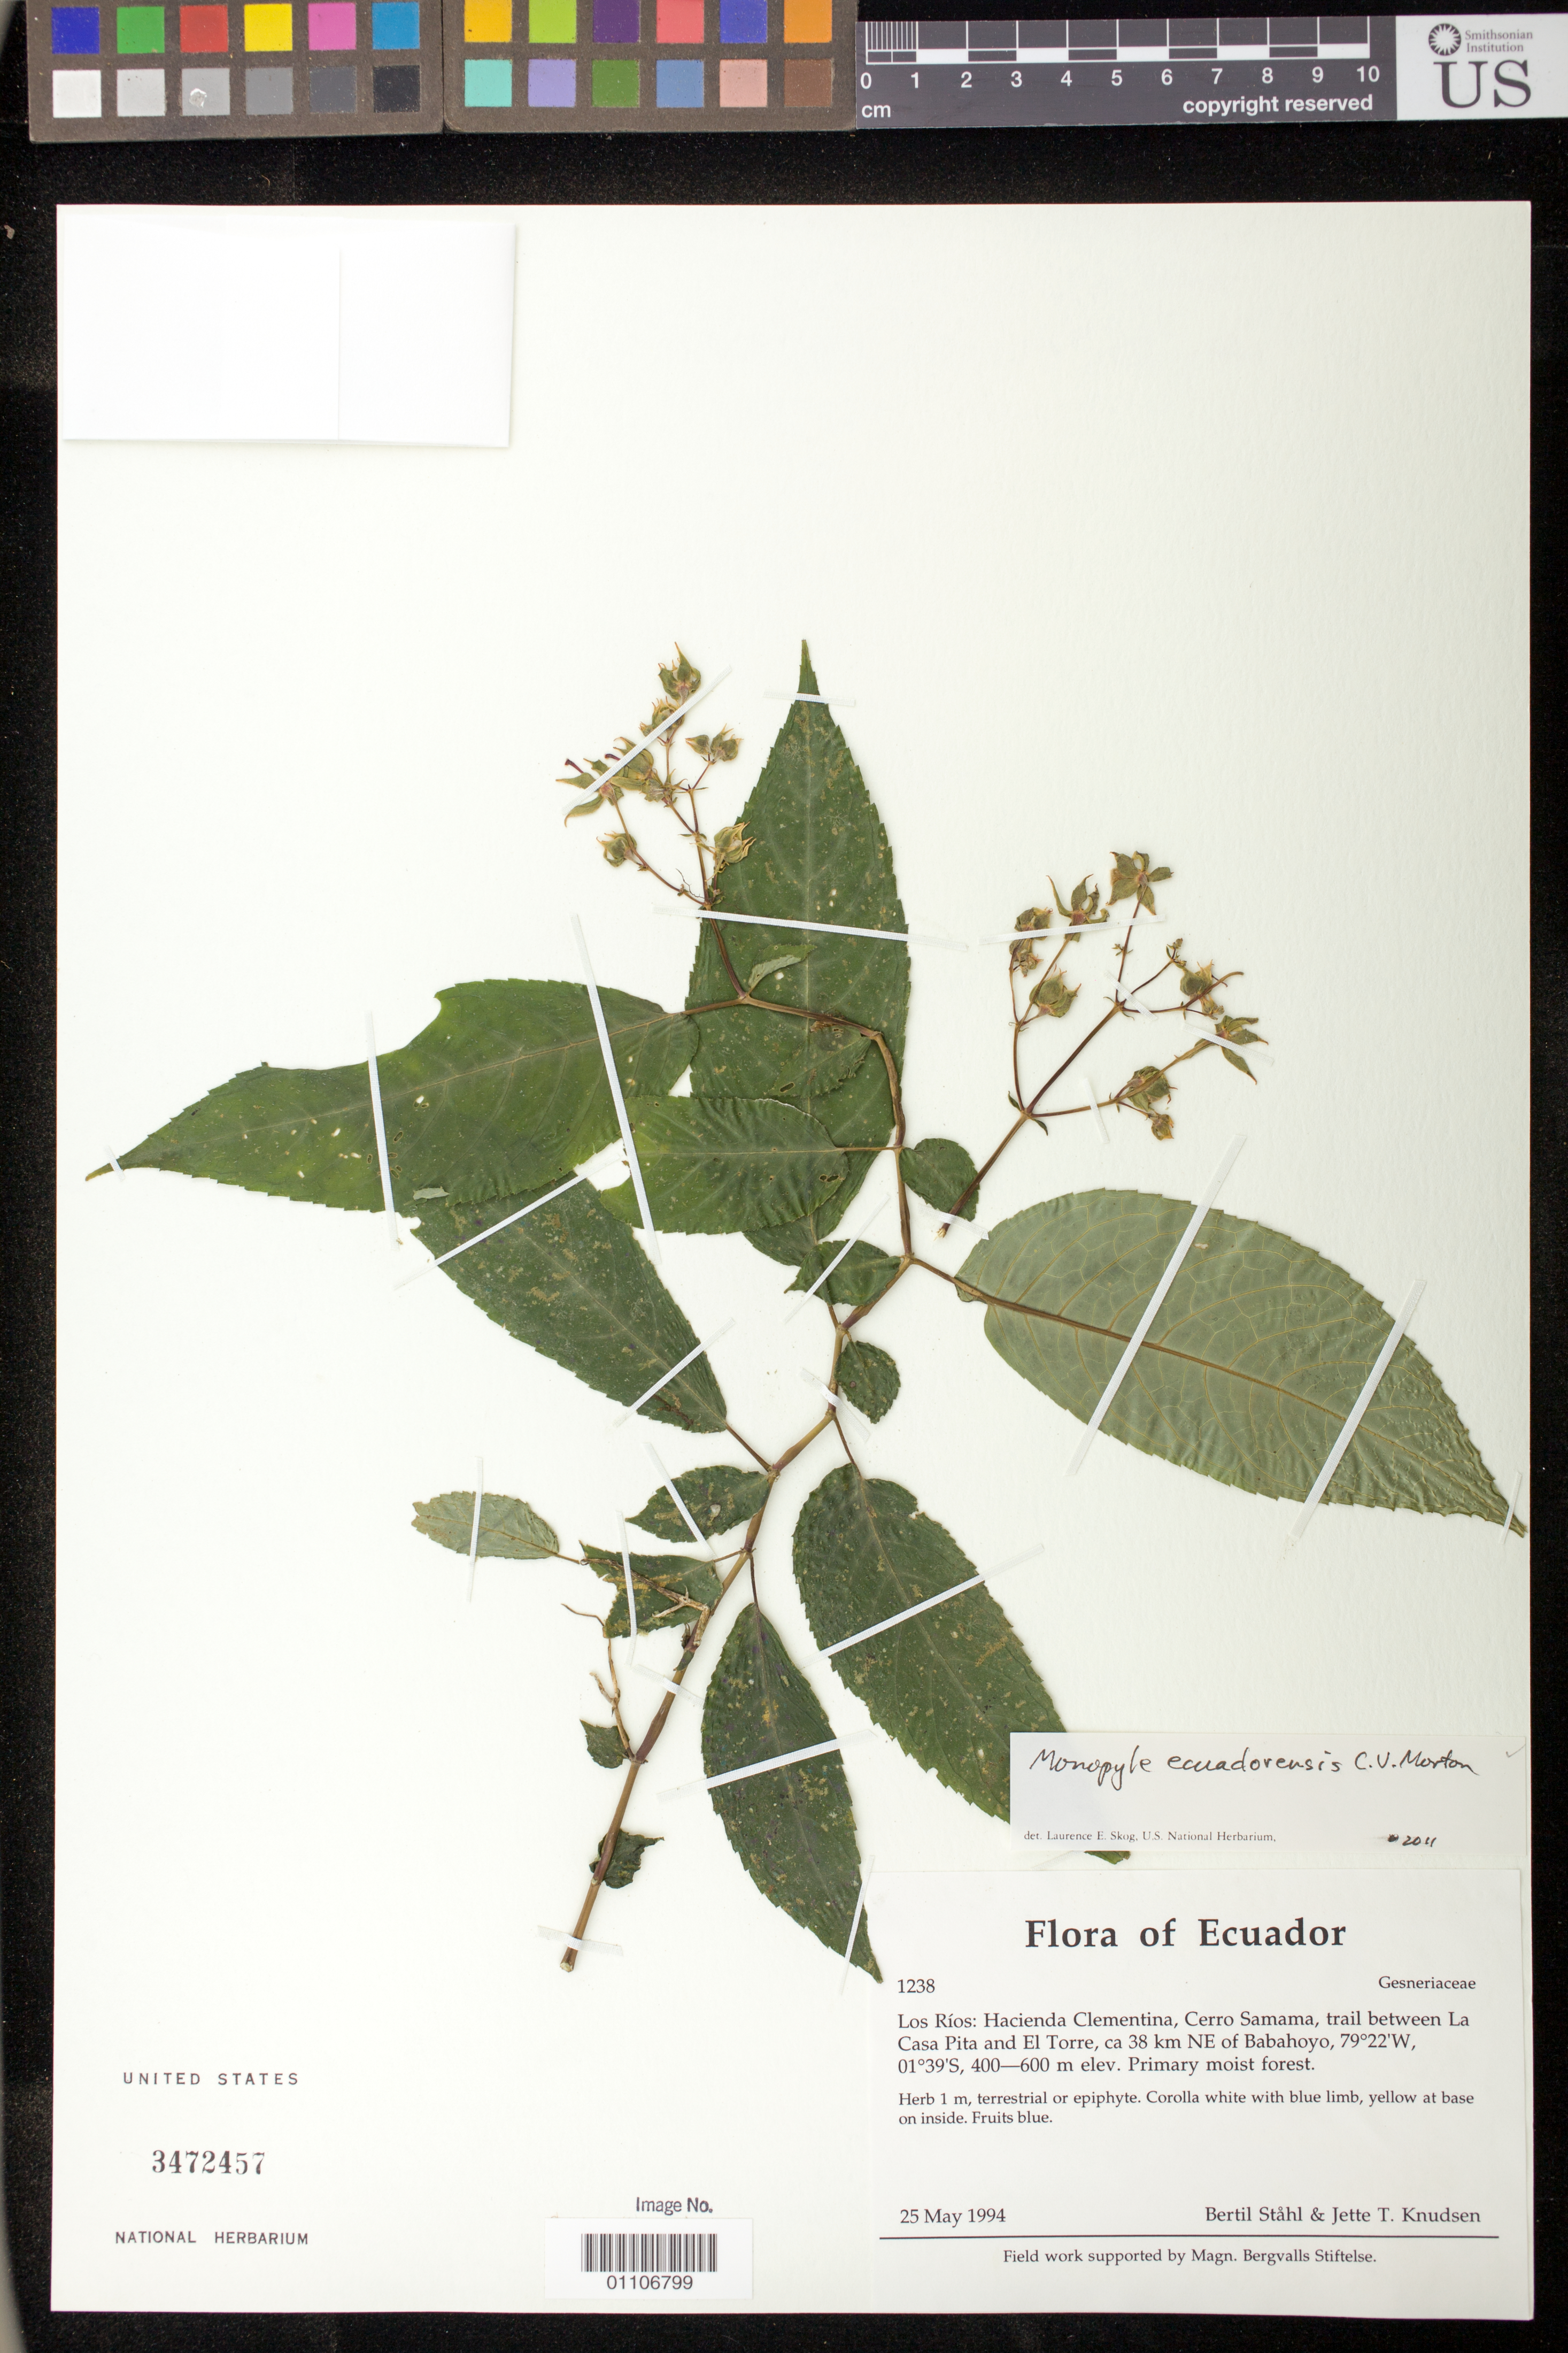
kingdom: Plantae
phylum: Tracheophyta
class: Magnoliopsida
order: Lamiales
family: Gesneriaceae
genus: Monopyle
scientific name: Monopyle ecuadorensis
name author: C.V. Morton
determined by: Skog, Laurence E.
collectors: B. Ståhl & J. T. Knudsen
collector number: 1238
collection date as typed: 25 May 1994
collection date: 1994-05-25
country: Ecuador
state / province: Los Rios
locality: Hacienda Clementina, Cerro Samama, trail between La Casa Pita and El Torre, ca 38 km NE of Babahoyo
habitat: Primary moist forest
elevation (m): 400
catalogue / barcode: US 3472457